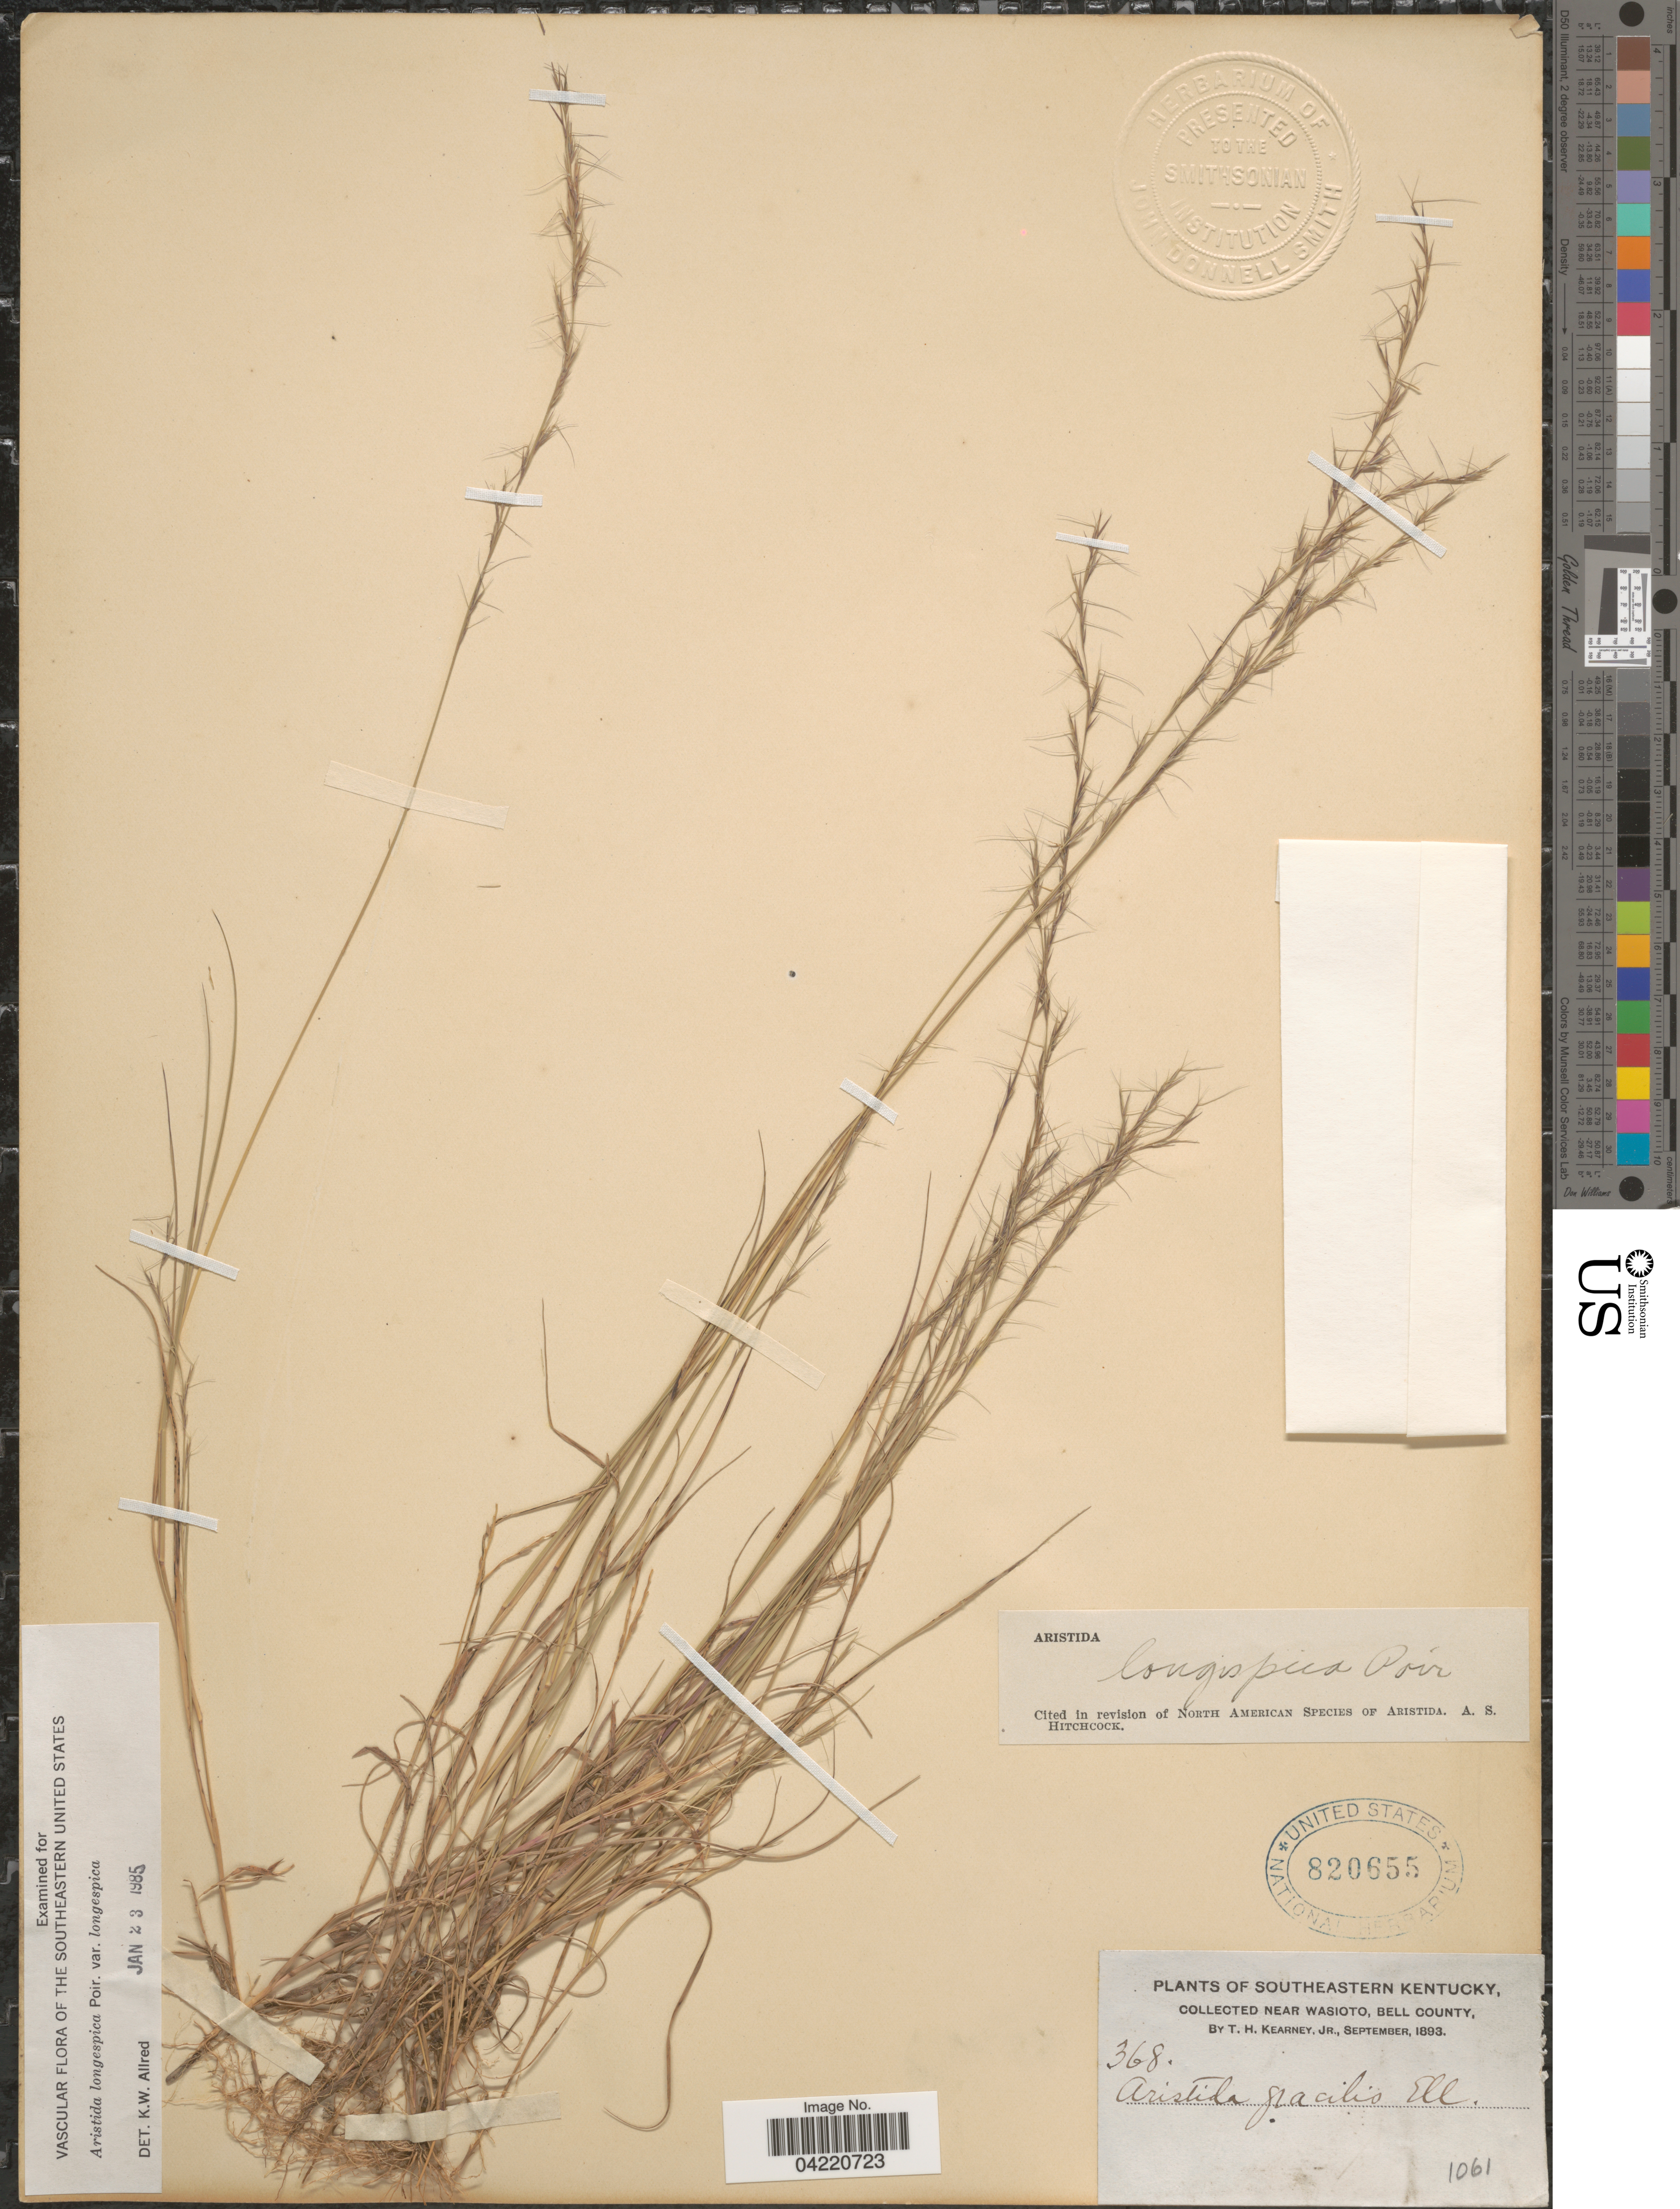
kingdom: Plantae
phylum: Tracheophyta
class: Liliopsida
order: Poales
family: Poaceae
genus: Aristida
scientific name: Aristida longespica var. longespica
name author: Poir.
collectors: T. H. Kearney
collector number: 368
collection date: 1893-09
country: United States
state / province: Kentucky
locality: Southeastern Kentucky, near Wasioto, Bell County.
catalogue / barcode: US 820655